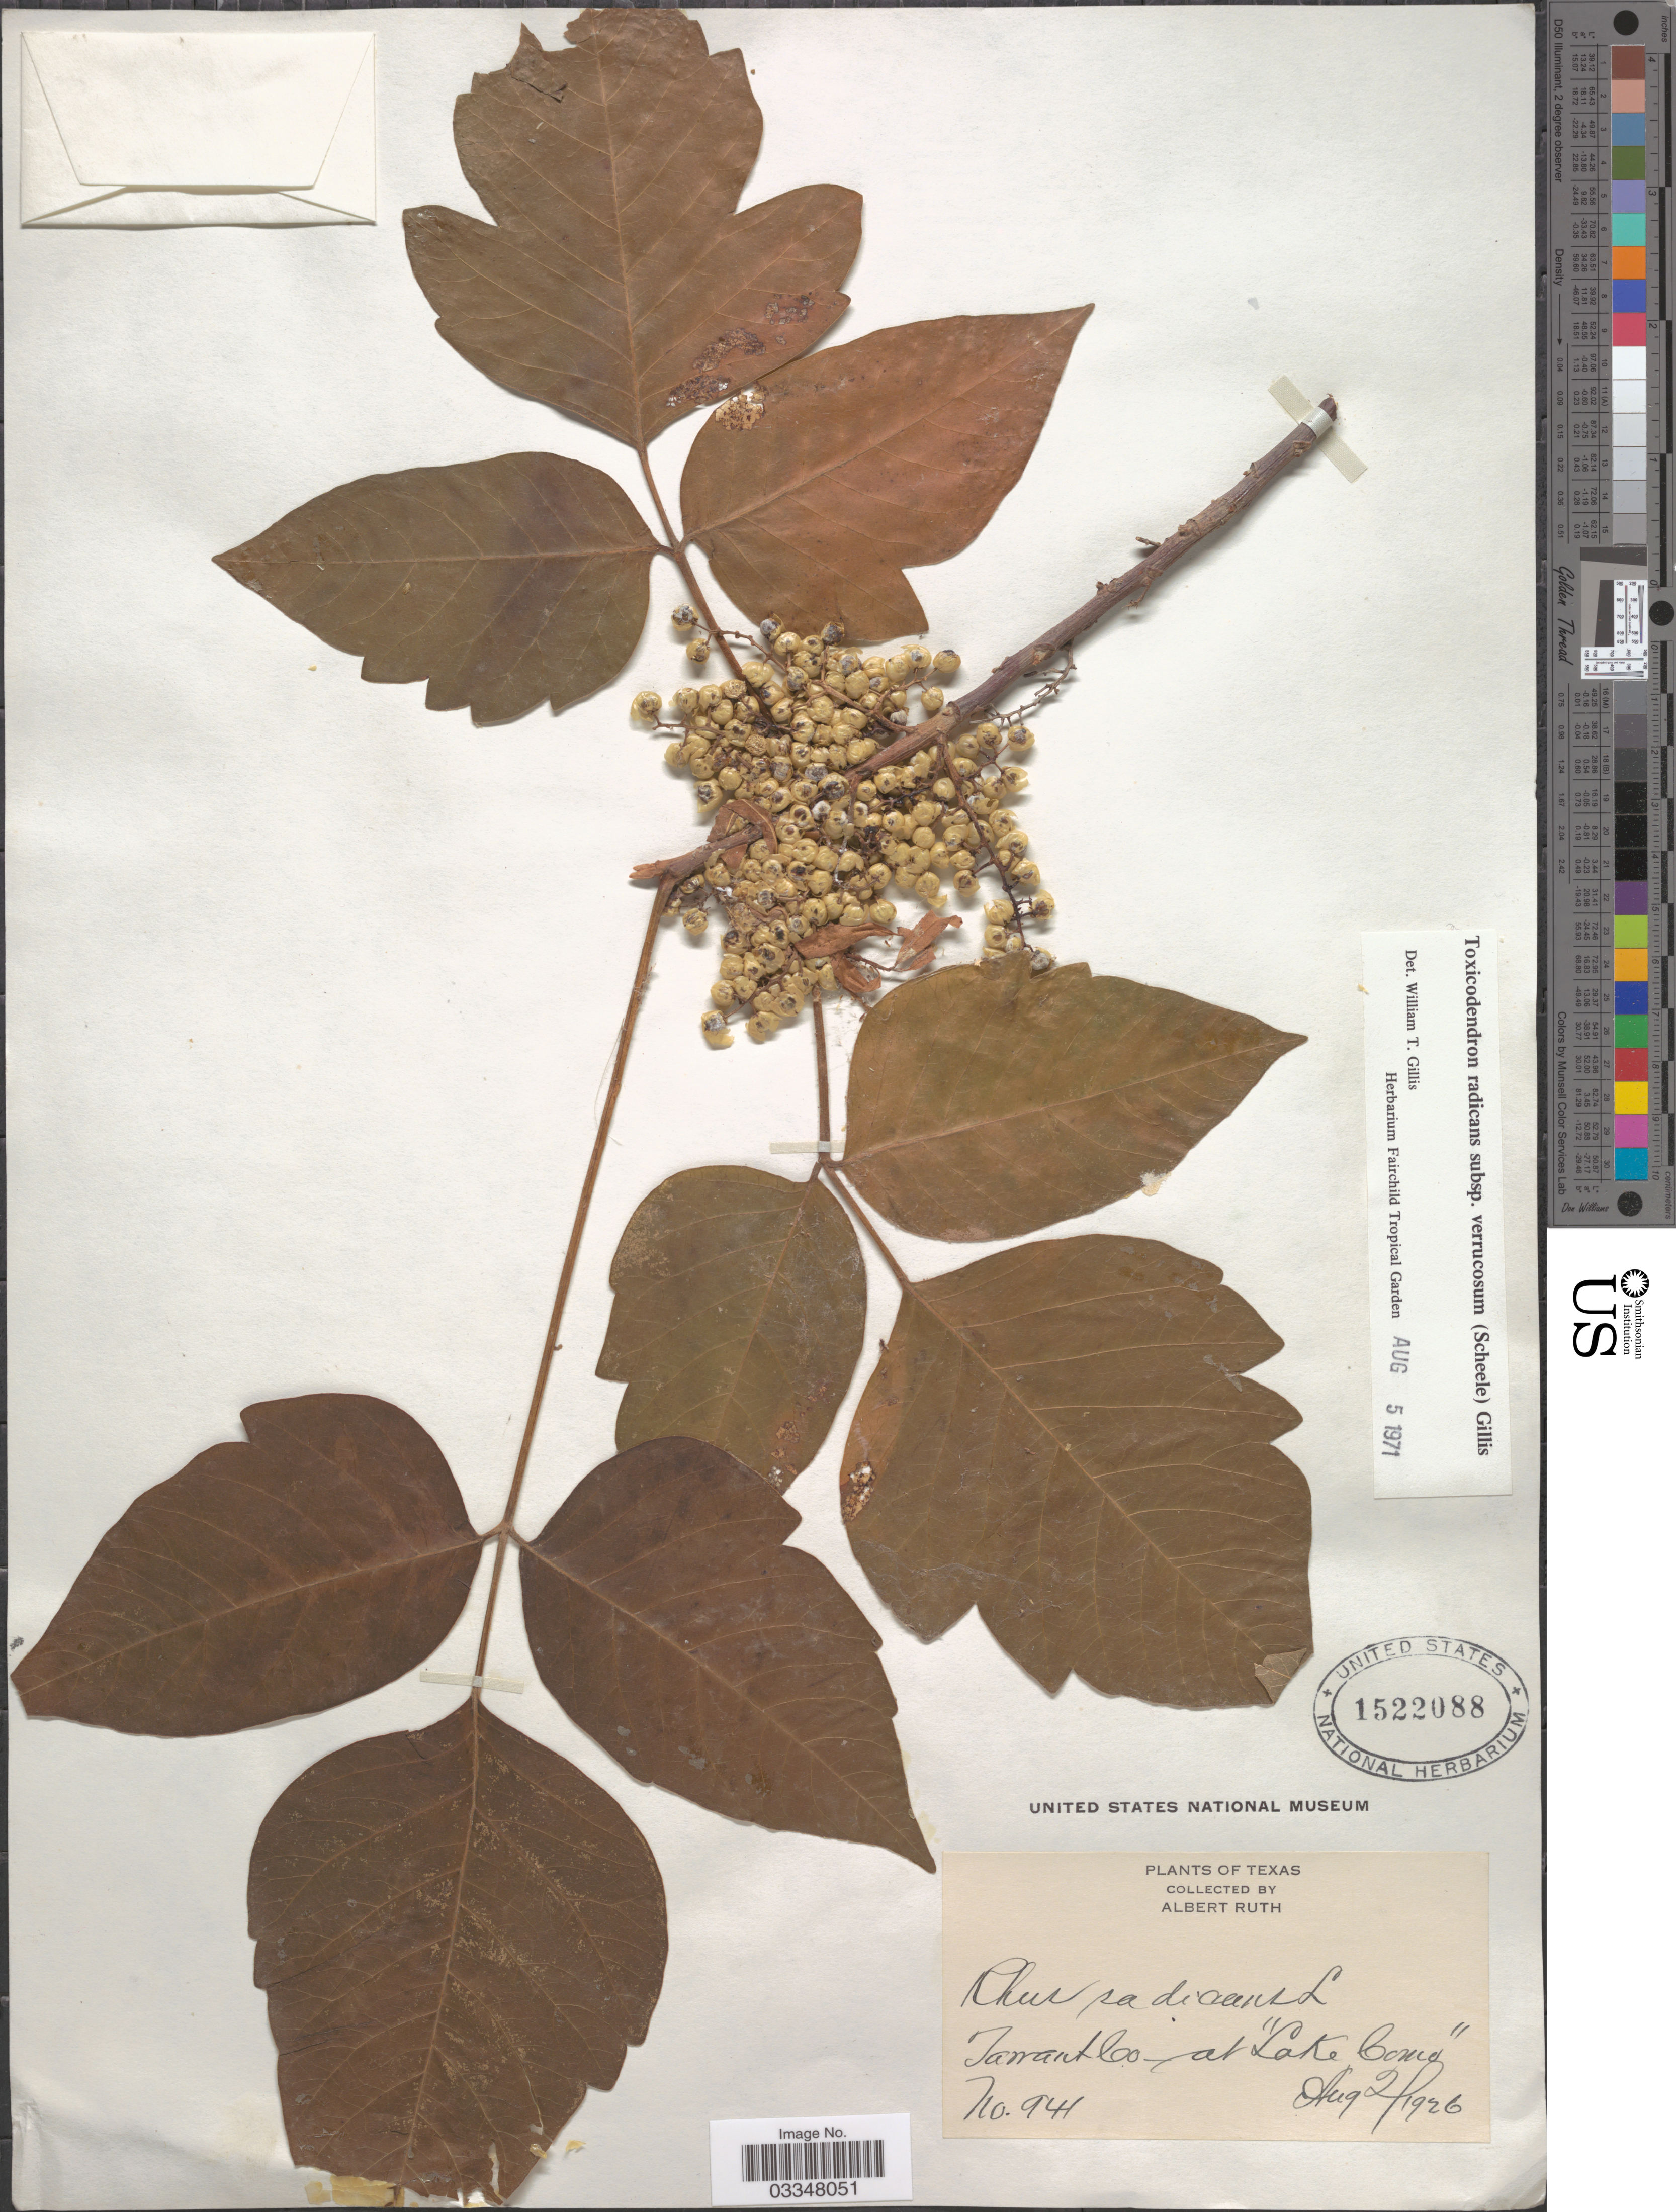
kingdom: Plantae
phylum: Tracheophyta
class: Magnoliopsida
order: Sapindales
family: Anacardiaceae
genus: Toxicodendron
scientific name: Toxicodendron radicans subsp. verrucosum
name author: (Scheele) Gillis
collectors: A. Ruth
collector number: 941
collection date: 1923-08-02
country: United States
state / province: Texas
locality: Tarrant Co. At "Lake Como".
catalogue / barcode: US 1522088